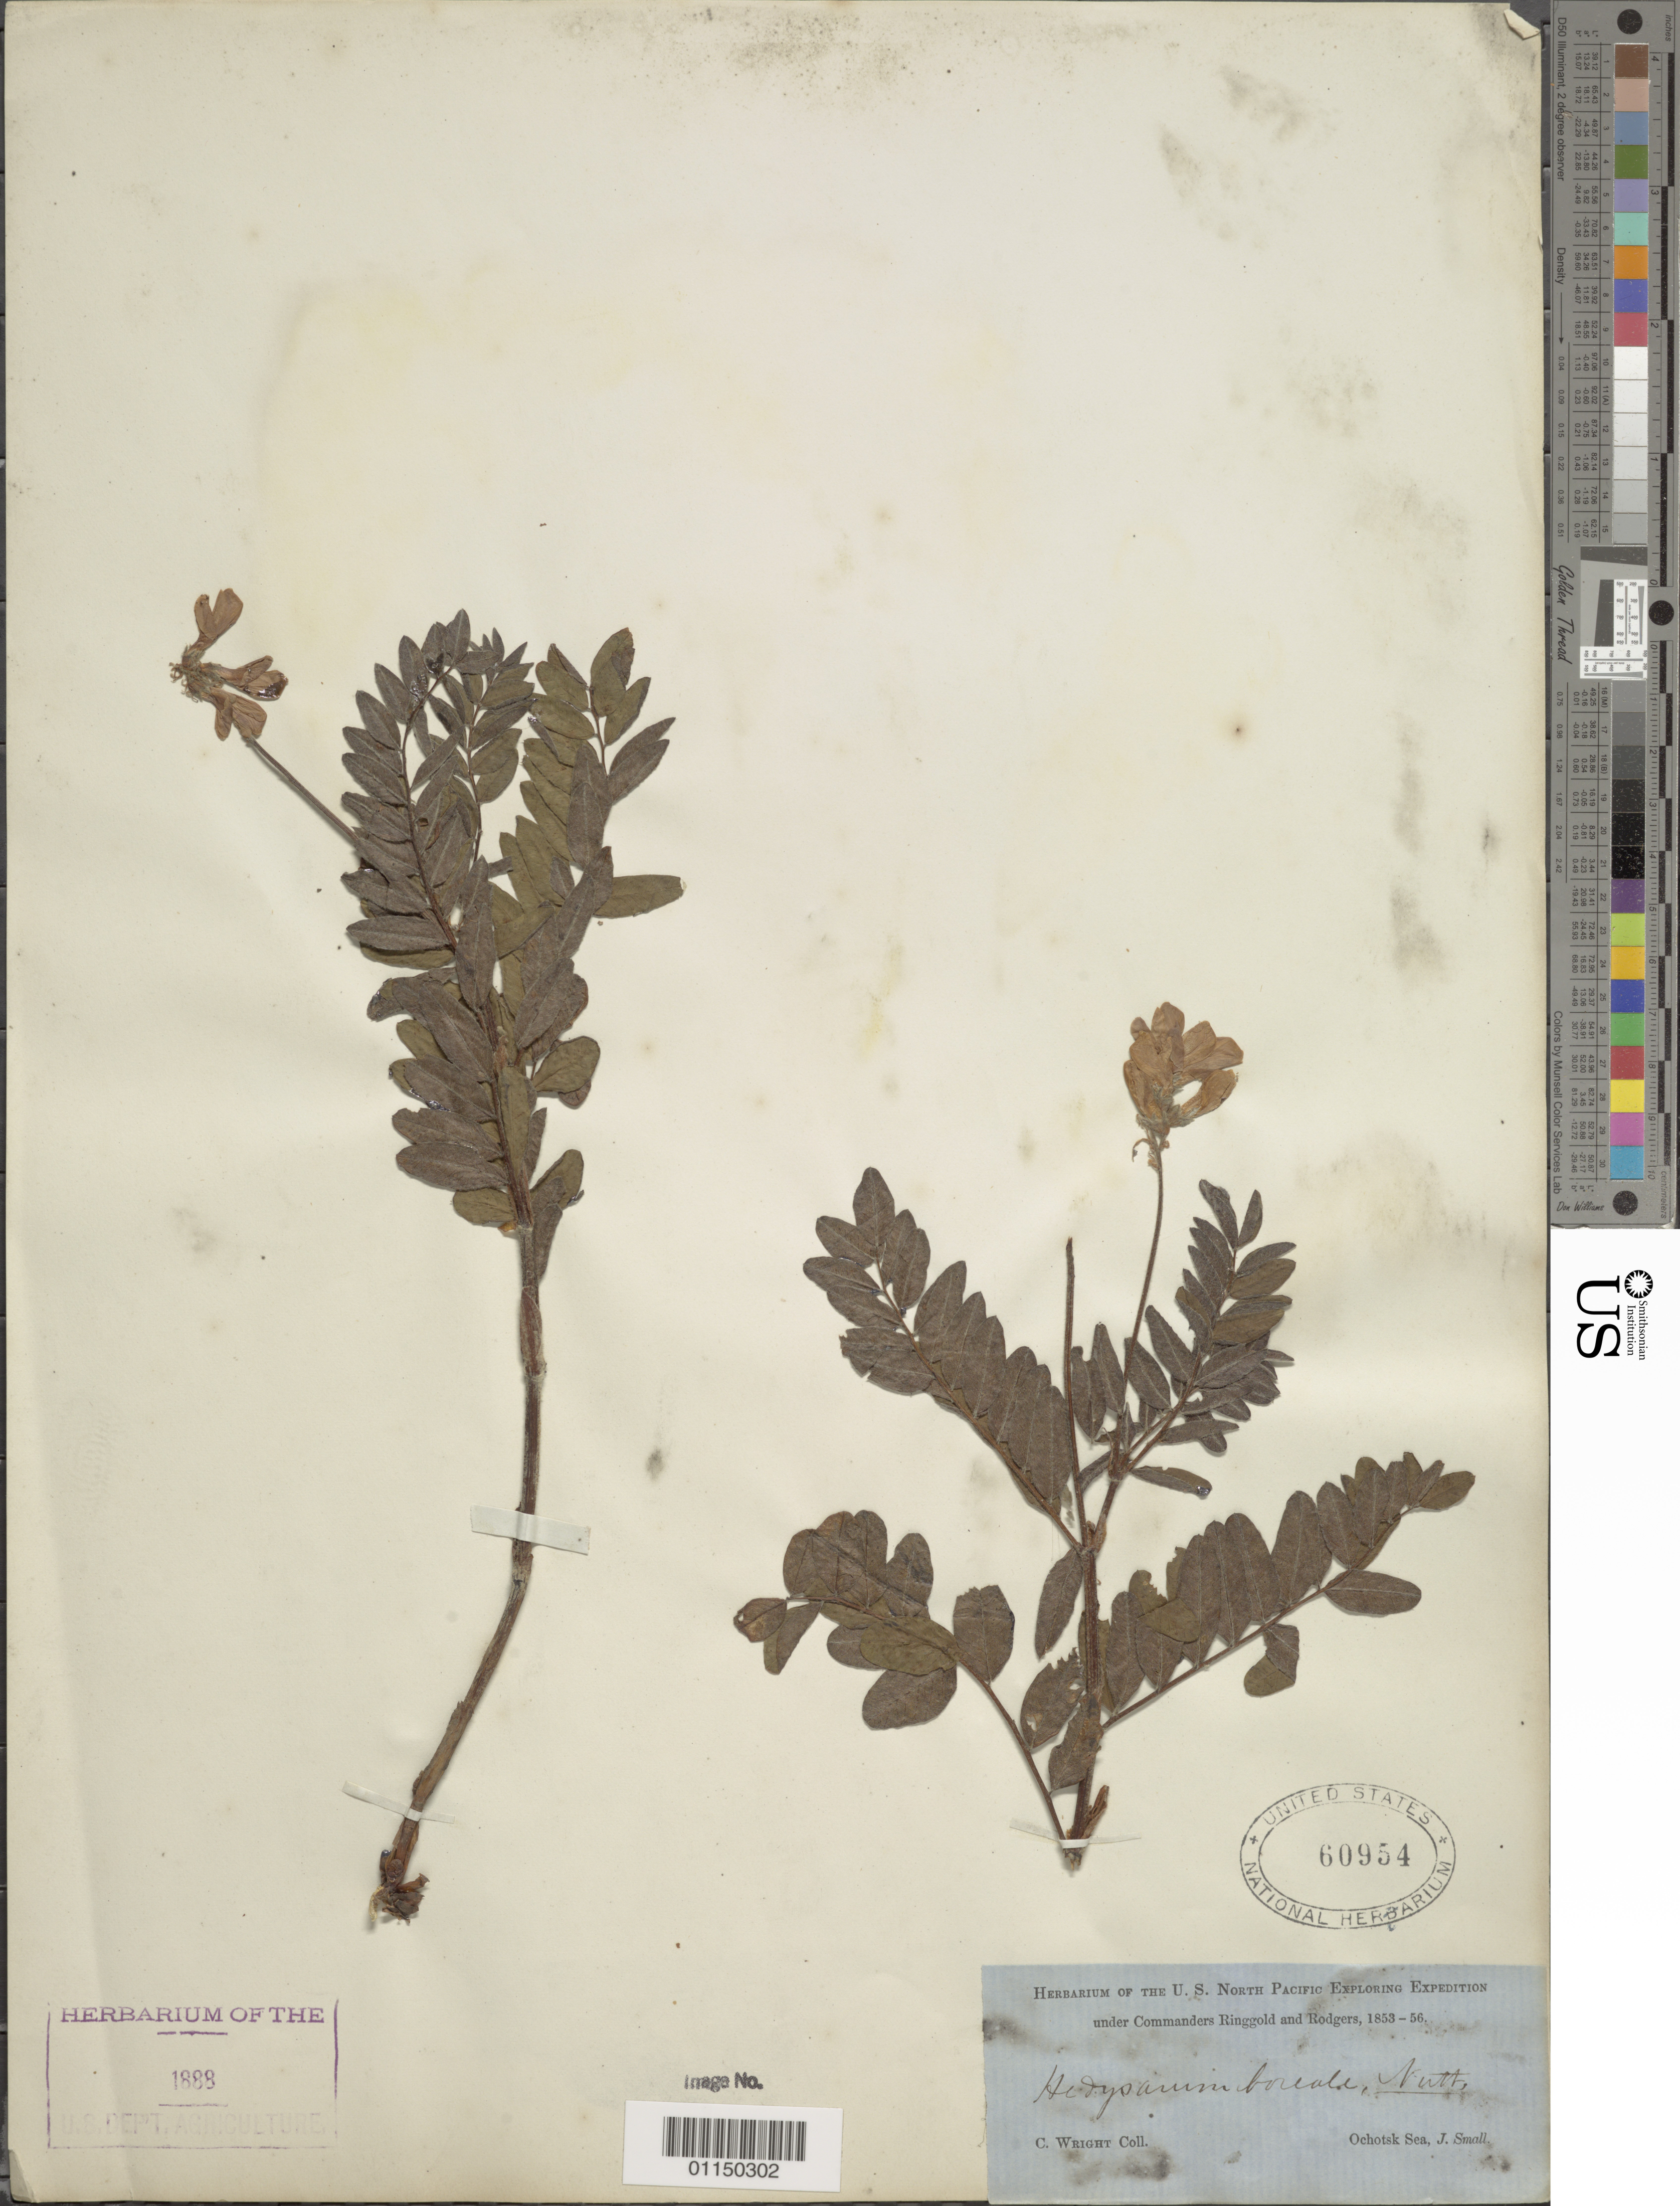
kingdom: Plantae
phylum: Tracheophyta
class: Magnoliopsida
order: Fabales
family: Fabaceae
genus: Hedysarum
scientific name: Hedysarum boreale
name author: Nutt.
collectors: C. Wright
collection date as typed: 1853 to -- --- 1856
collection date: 1853/1856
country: Russian Federation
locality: Ochotsk Sea.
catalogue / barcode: US 60954